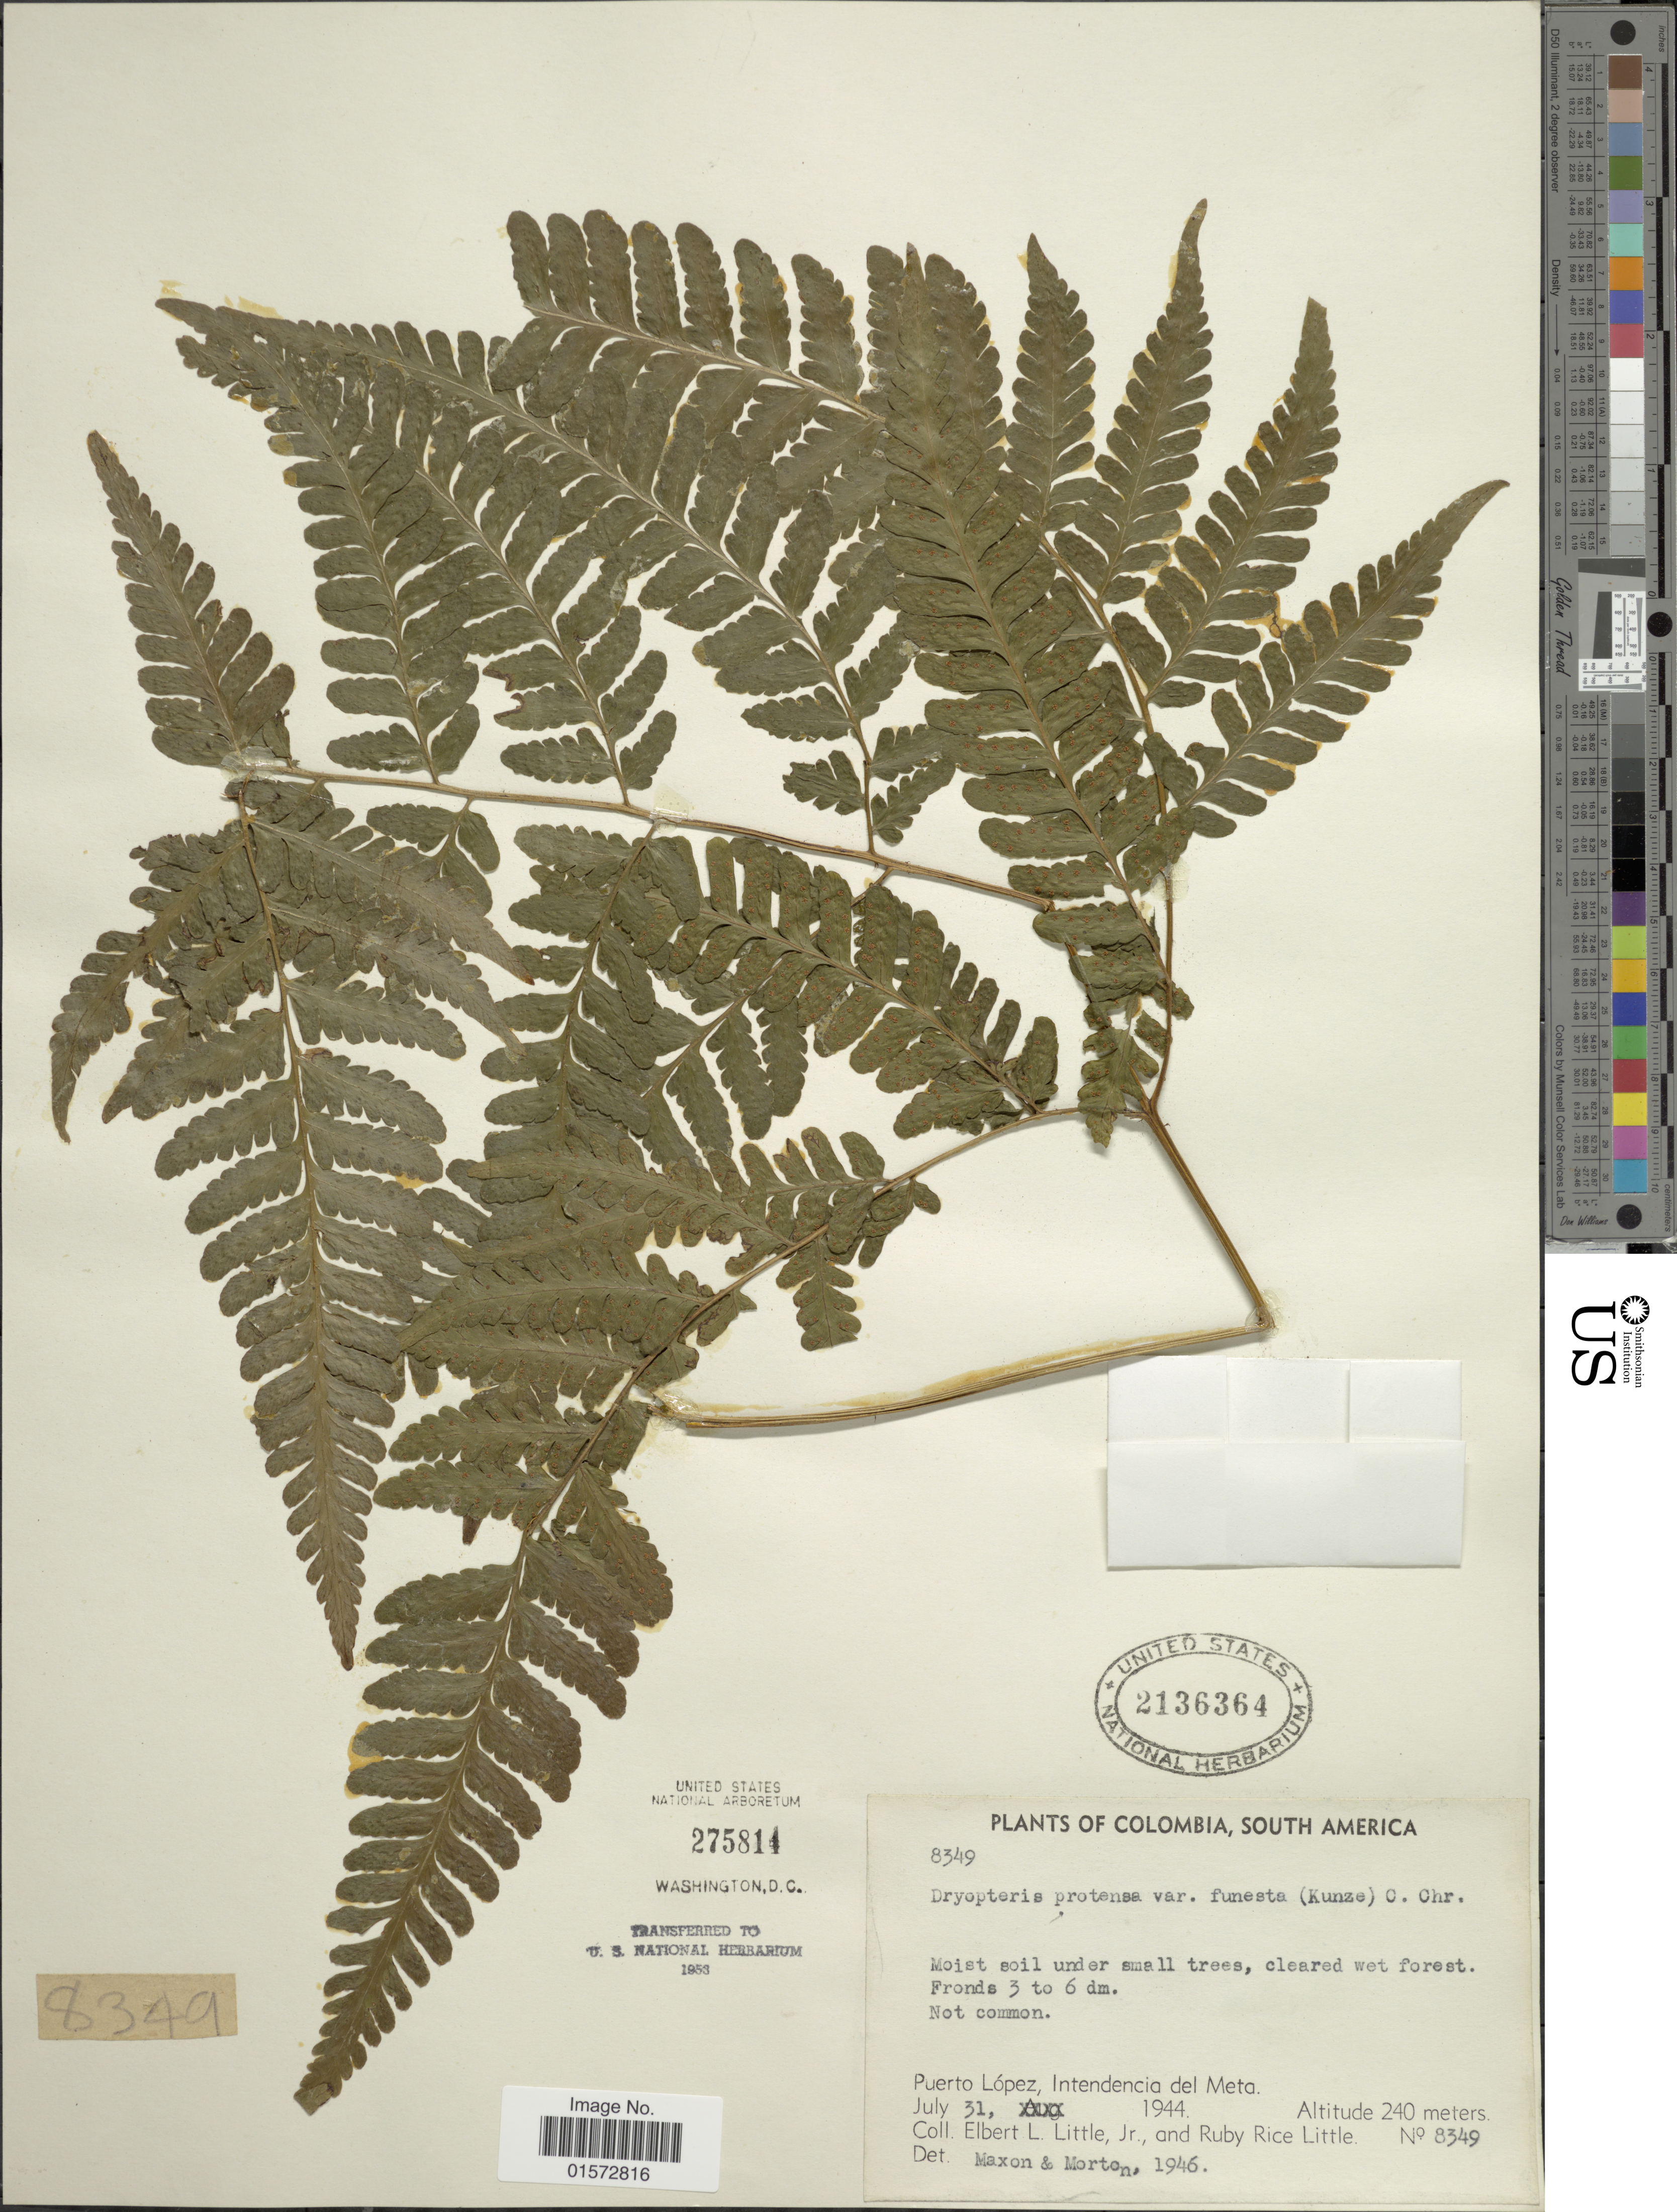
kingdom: Plantae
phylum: Tracheophyta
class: Polypodiopsida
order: Polypodiales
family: Tectariaceae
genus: Triplophyllum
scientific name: Triplophyllum funestum var. funestum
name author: (Kunze) Holttum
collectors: E. L. Little & R. R. Little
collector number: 8349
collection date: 1944-07-31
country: Colombia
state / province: Meta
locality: Puerto López, South America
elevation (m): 240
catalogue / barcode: US 2136364